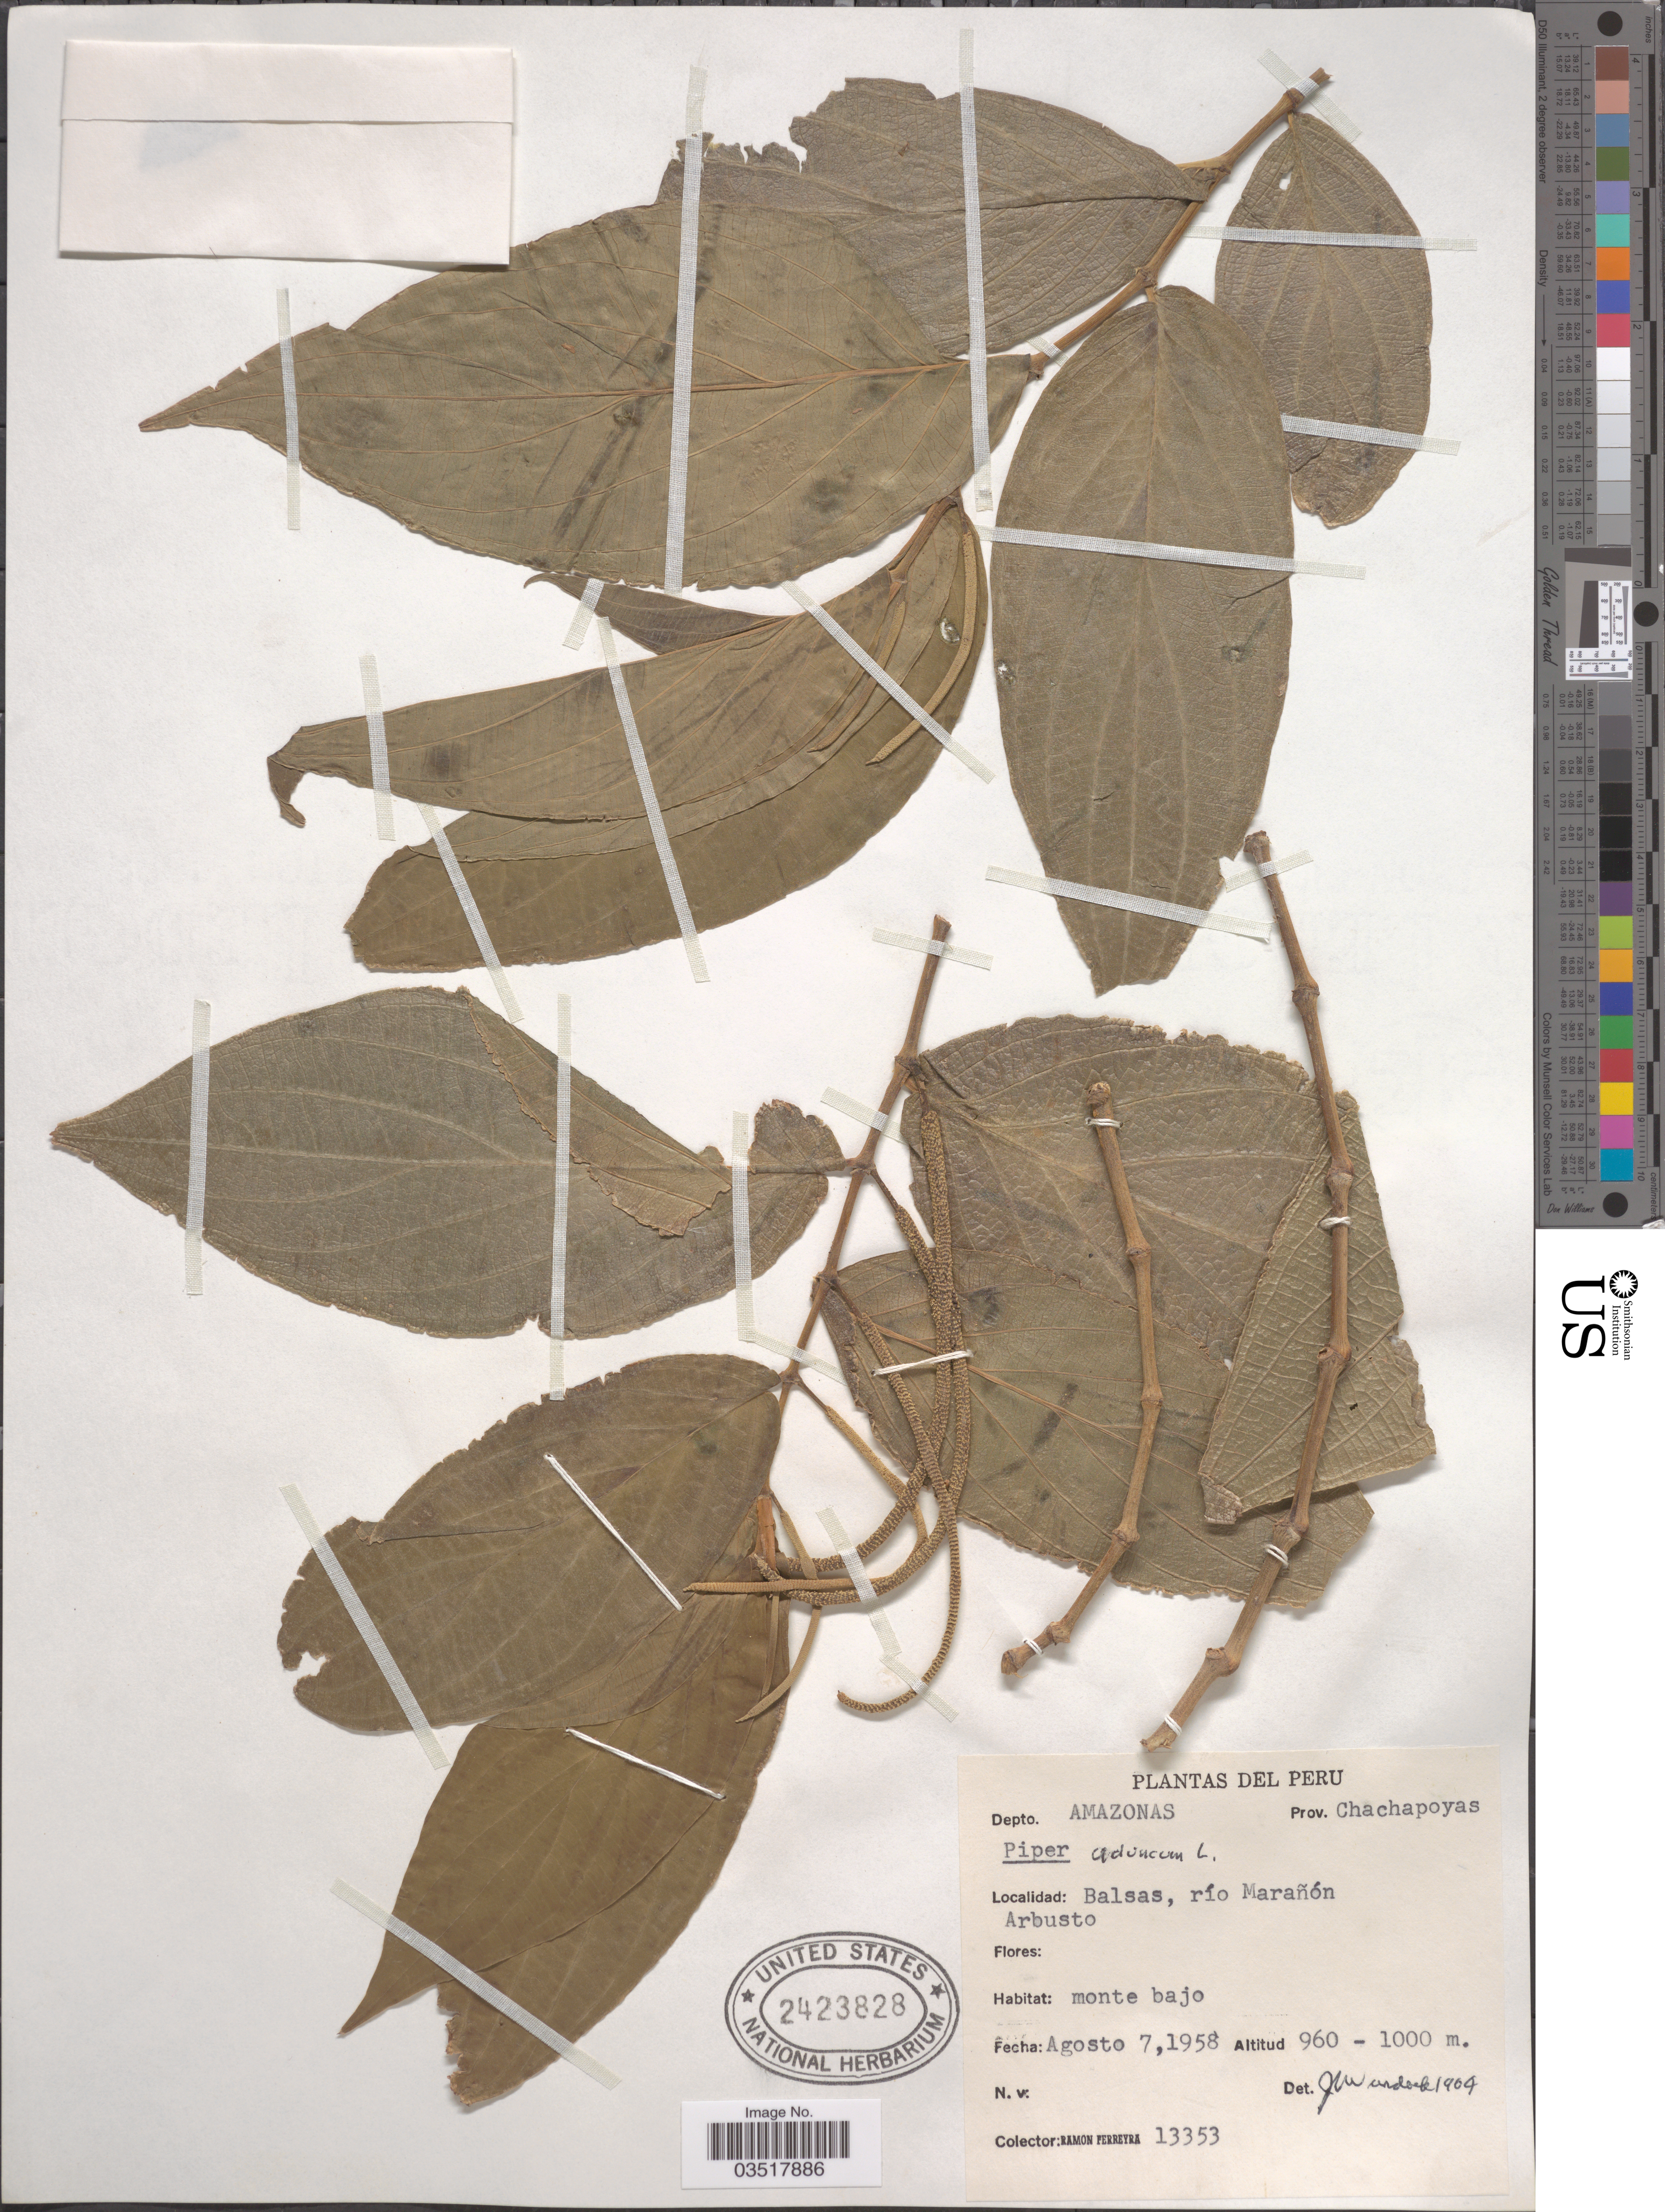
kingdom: Plantae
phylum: Tracheophyta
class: Magnoliopsida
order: Piperales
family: Piperaceae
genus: Piper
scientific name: Piper aduncum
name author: L.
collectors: R. A. Ferreyra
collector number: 13353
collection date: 1958-08-07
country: Peru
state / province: Amazonas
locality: Depto. Amazonas. Prov. Chachapoyas. Balsas, río Marañón Arbusto.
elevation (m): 960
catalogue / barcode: US 2423828